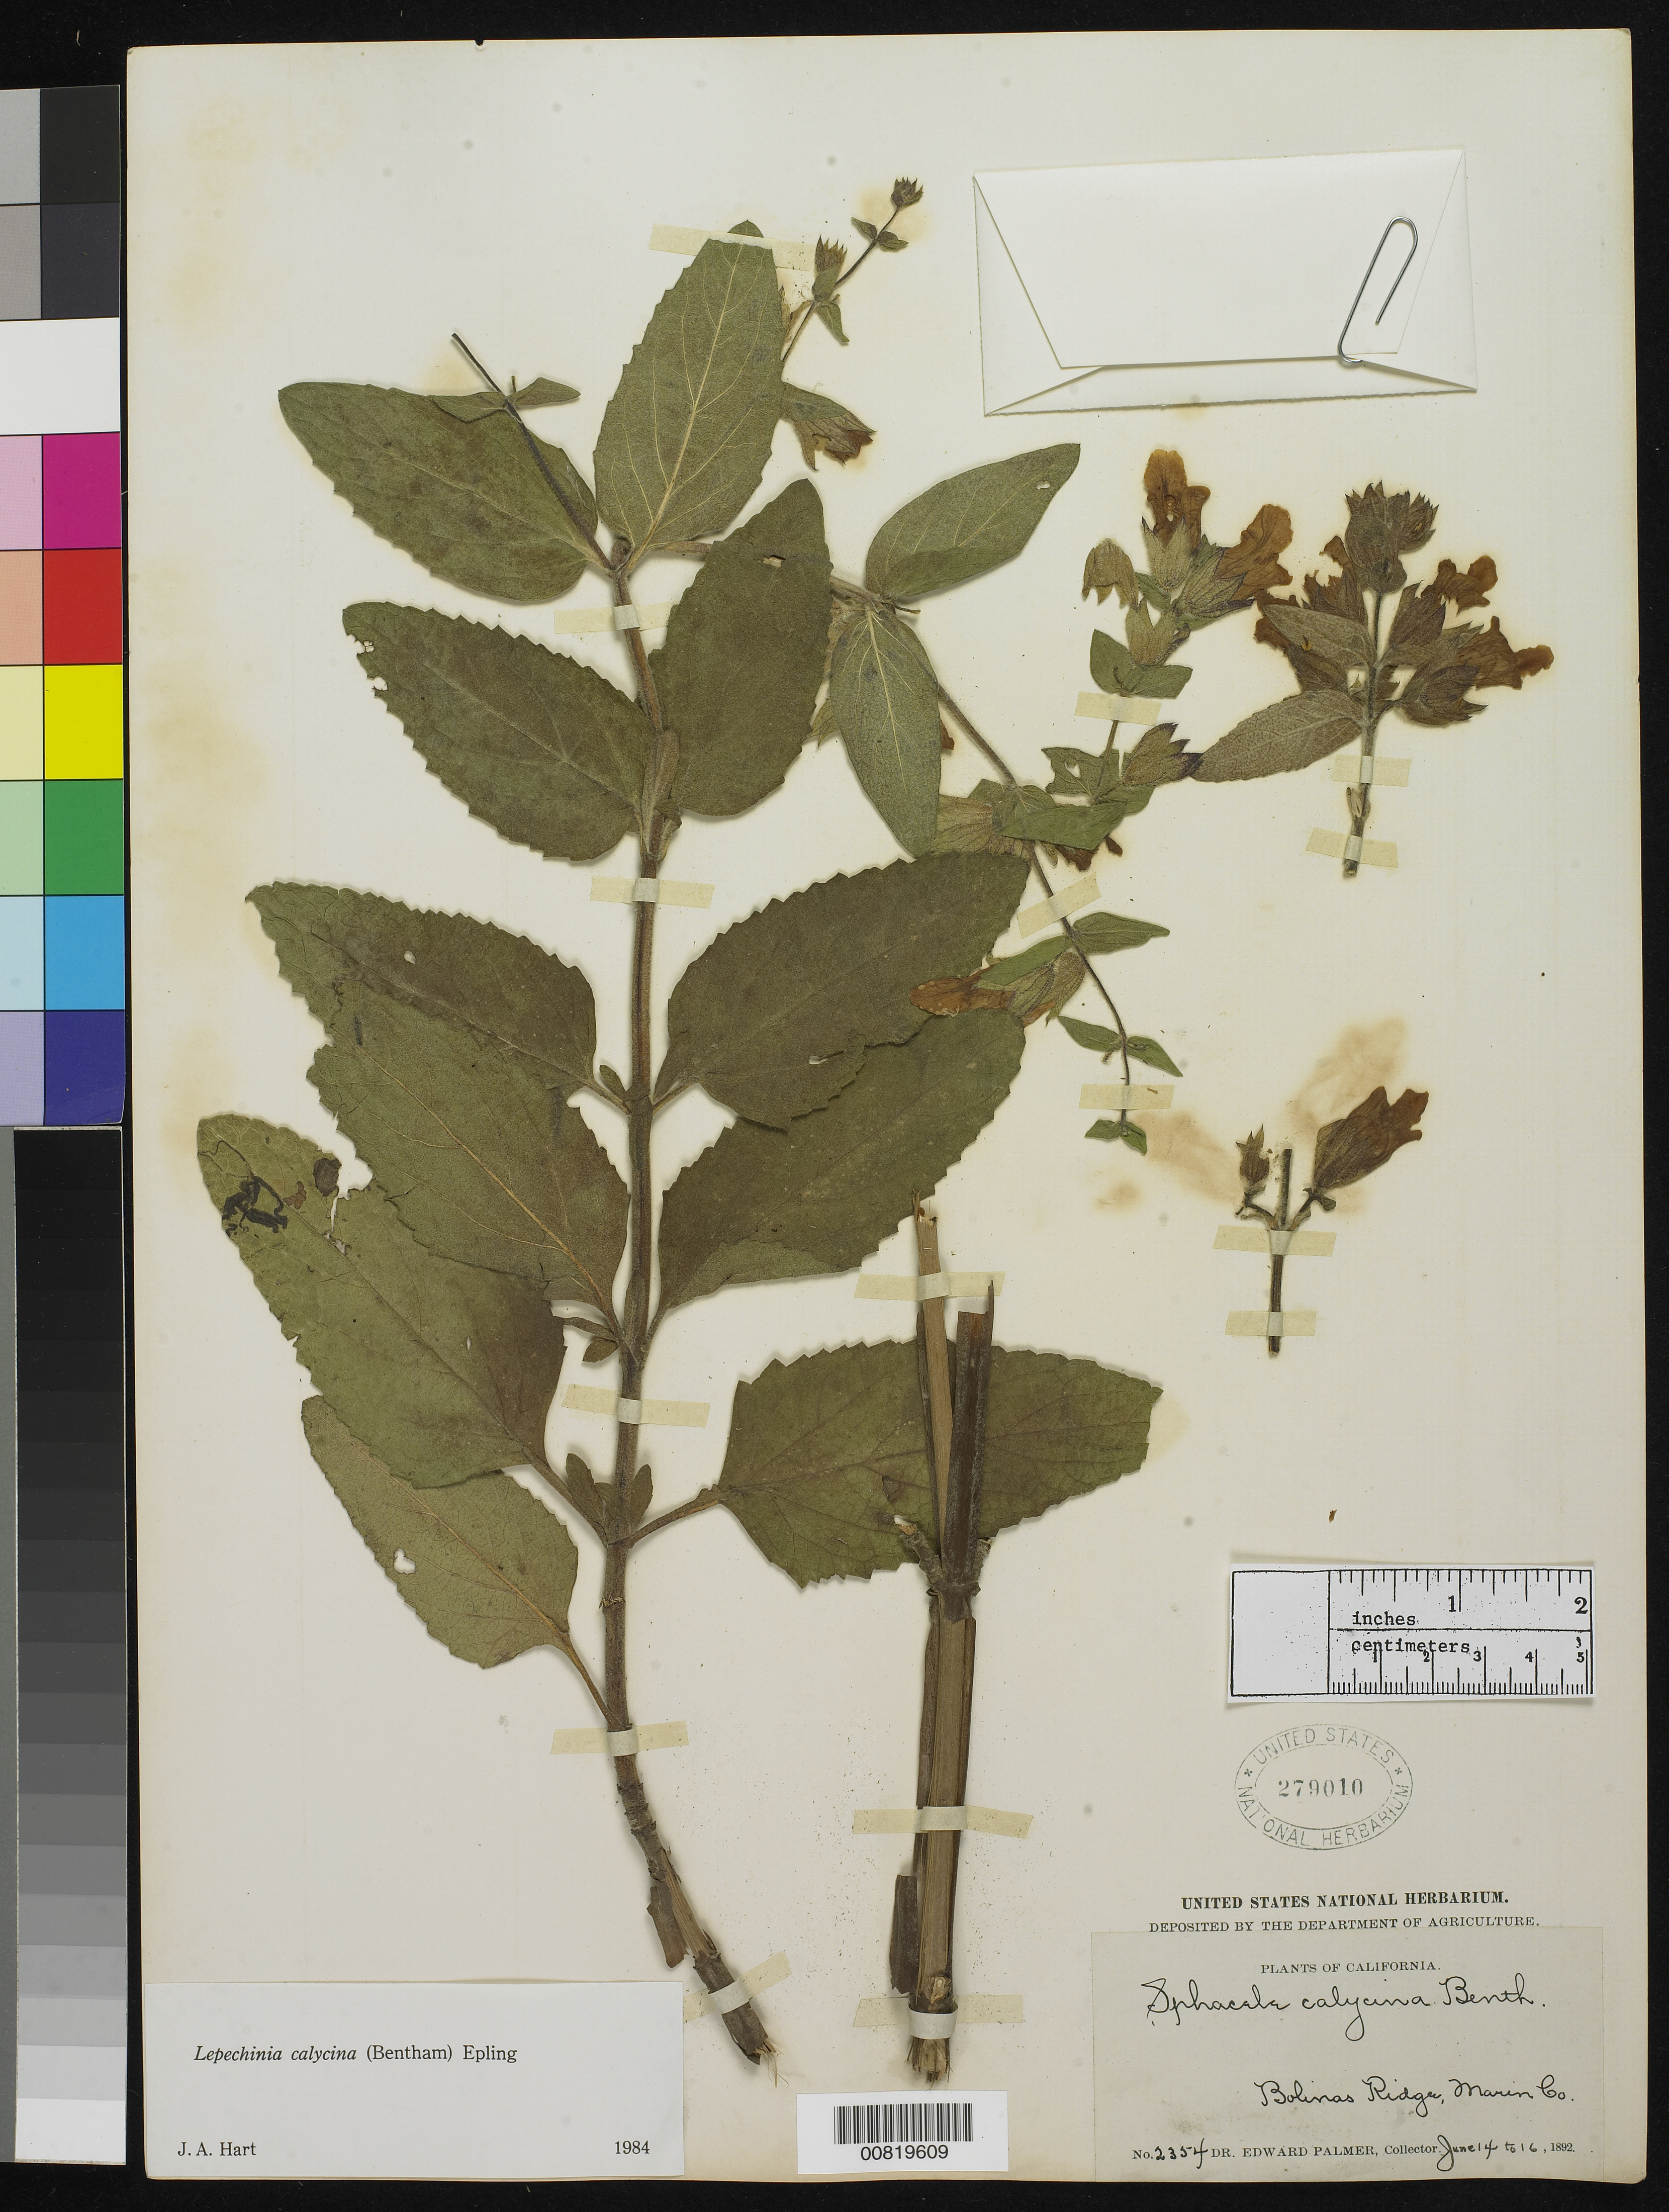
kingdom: Plantae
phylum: Tracheophyta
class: Magnoliopsida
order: Lamiales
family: Lamiaceae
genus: Lepechinia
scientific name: Lepechinia calycina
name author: (Benth.) Epling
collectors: E. Palmer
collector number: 2354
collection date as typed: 14 Jun 1892 to 16 Jun 1892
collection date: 1892-06-14/1892-06-16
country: United States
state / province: California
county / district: Marin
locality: Bolinas Ridge, Marin County, California.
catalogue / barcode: US 279010